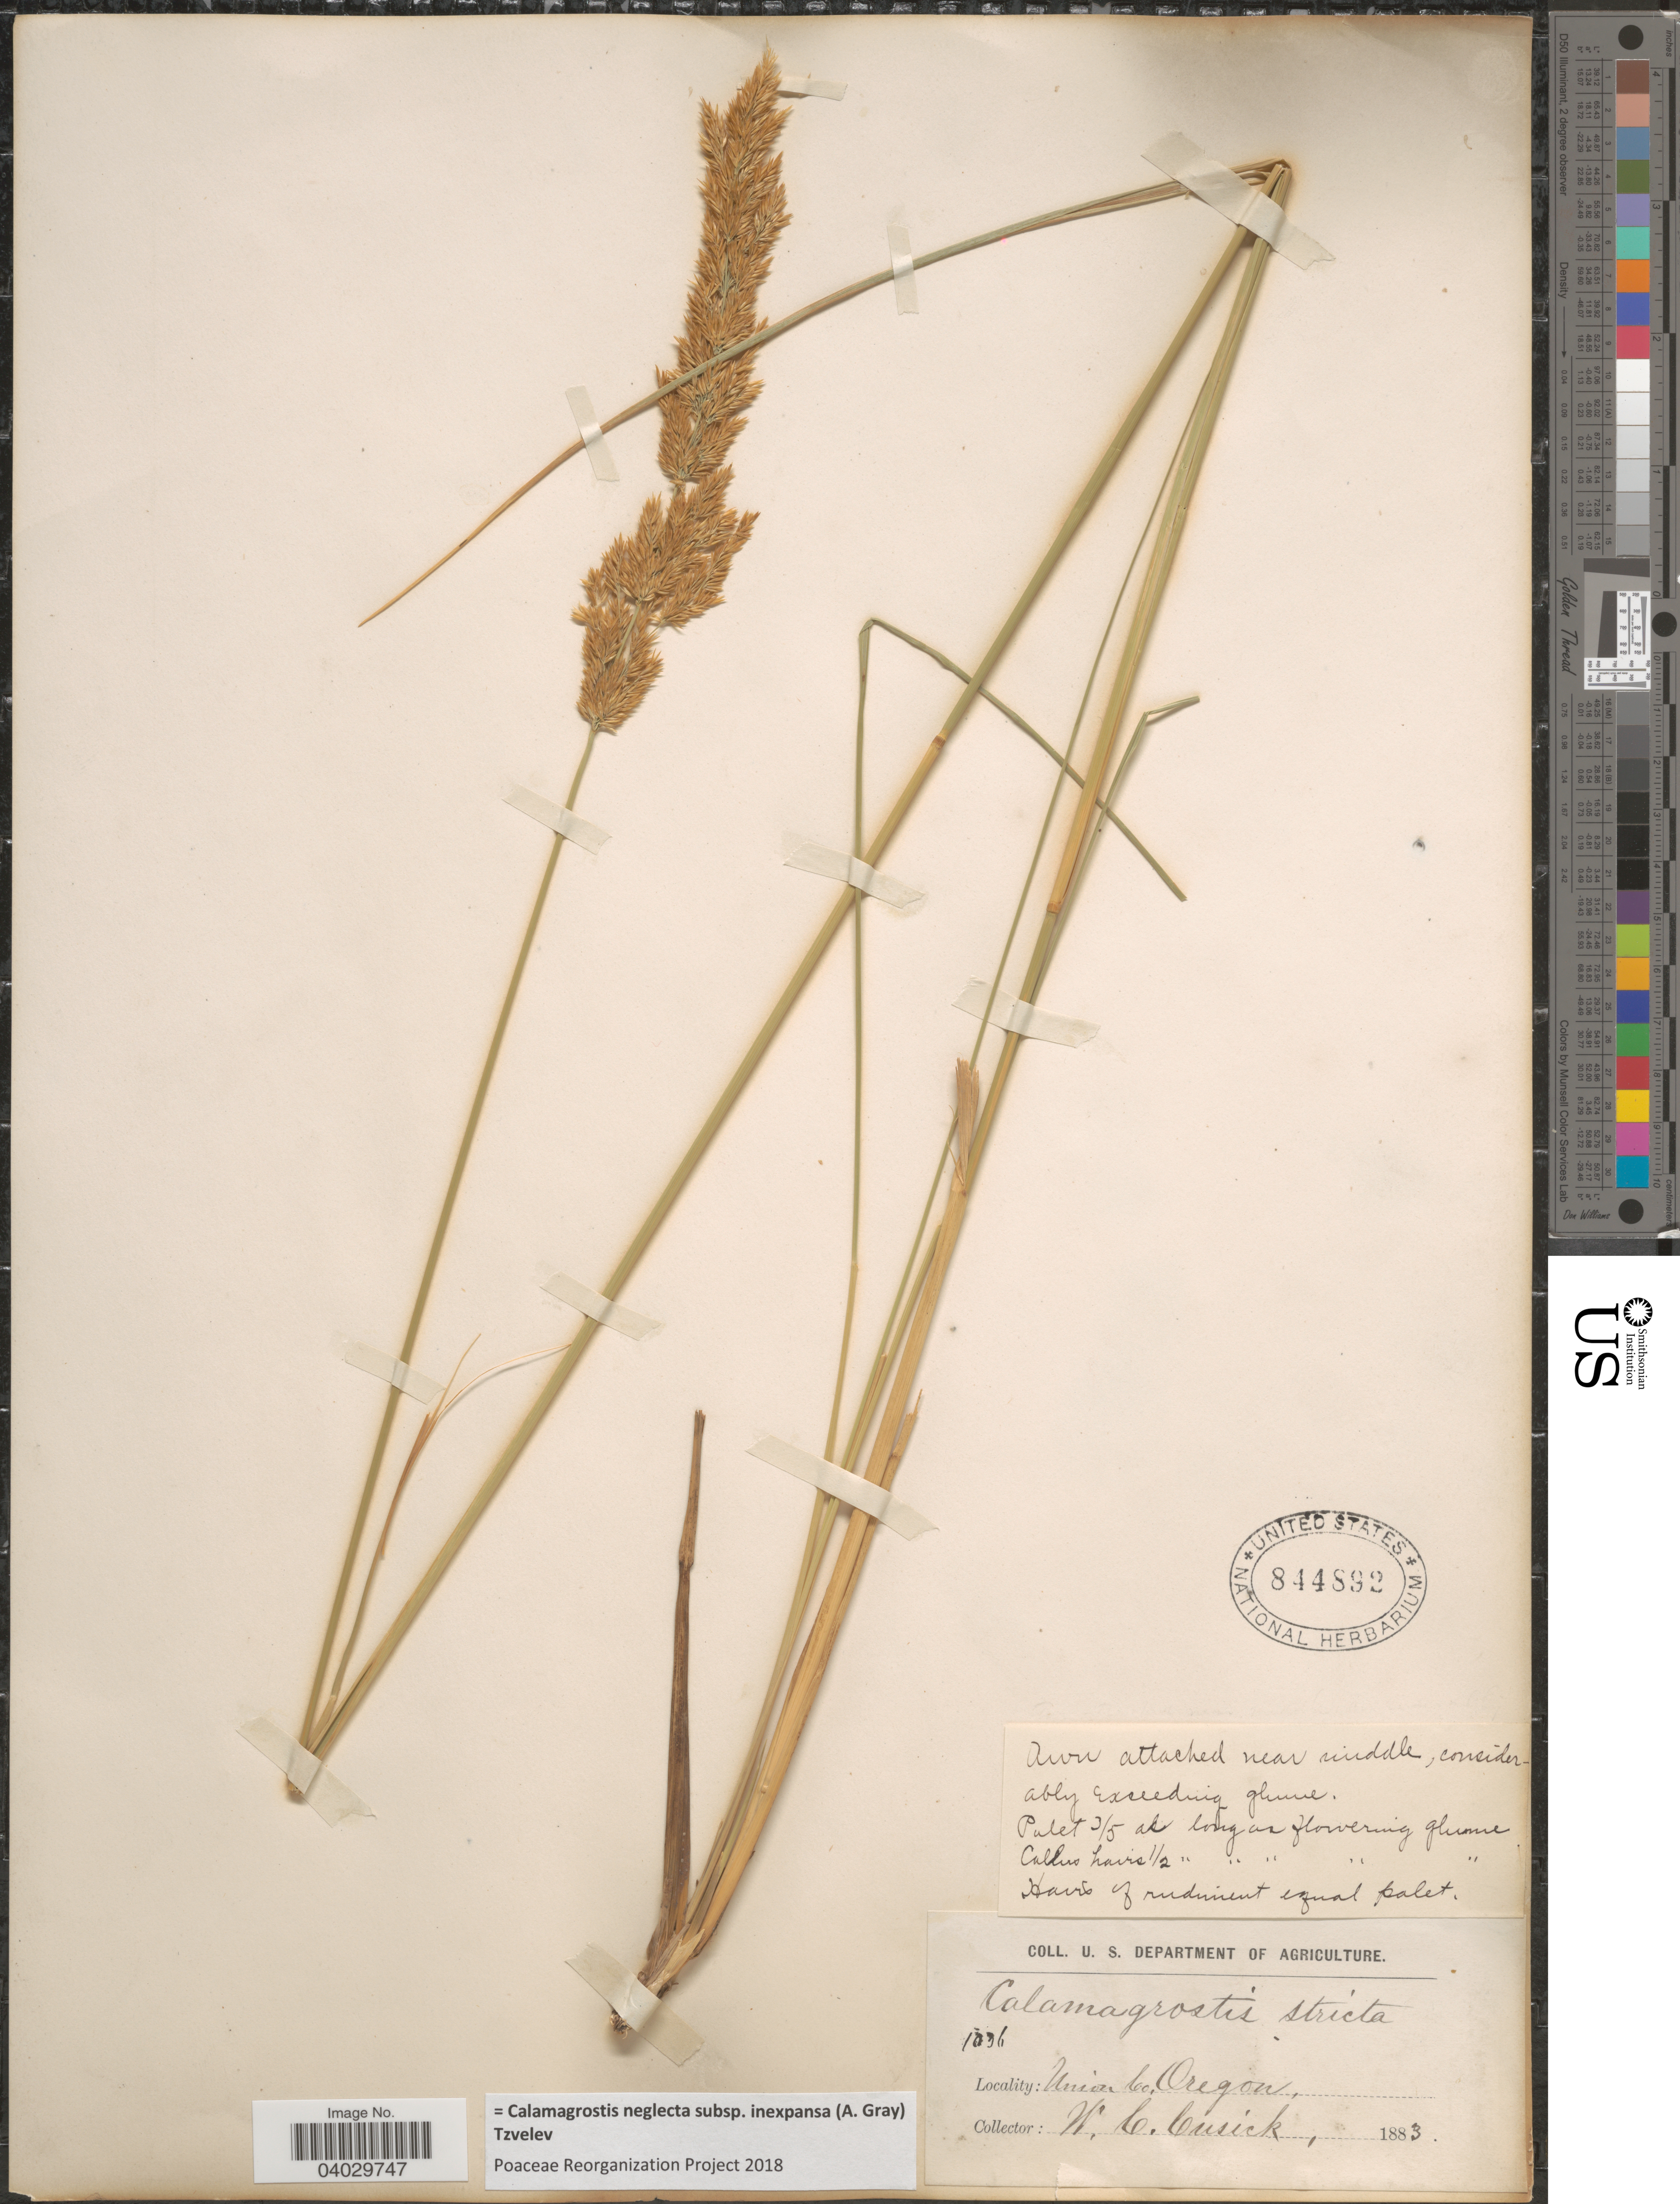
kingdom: Plantae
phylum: Tracheophyta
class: Liliopsida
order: Poales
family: Poaceae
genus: Calamagrostis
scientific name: Calamagrostis neglecta subsp. inexpansa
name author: (A. Gray) Tzvelev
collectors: W. C. Cusick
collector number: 1036*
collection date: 1883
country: United States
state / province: Oregon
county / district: Union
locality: Union Co.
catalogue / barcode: US 844892